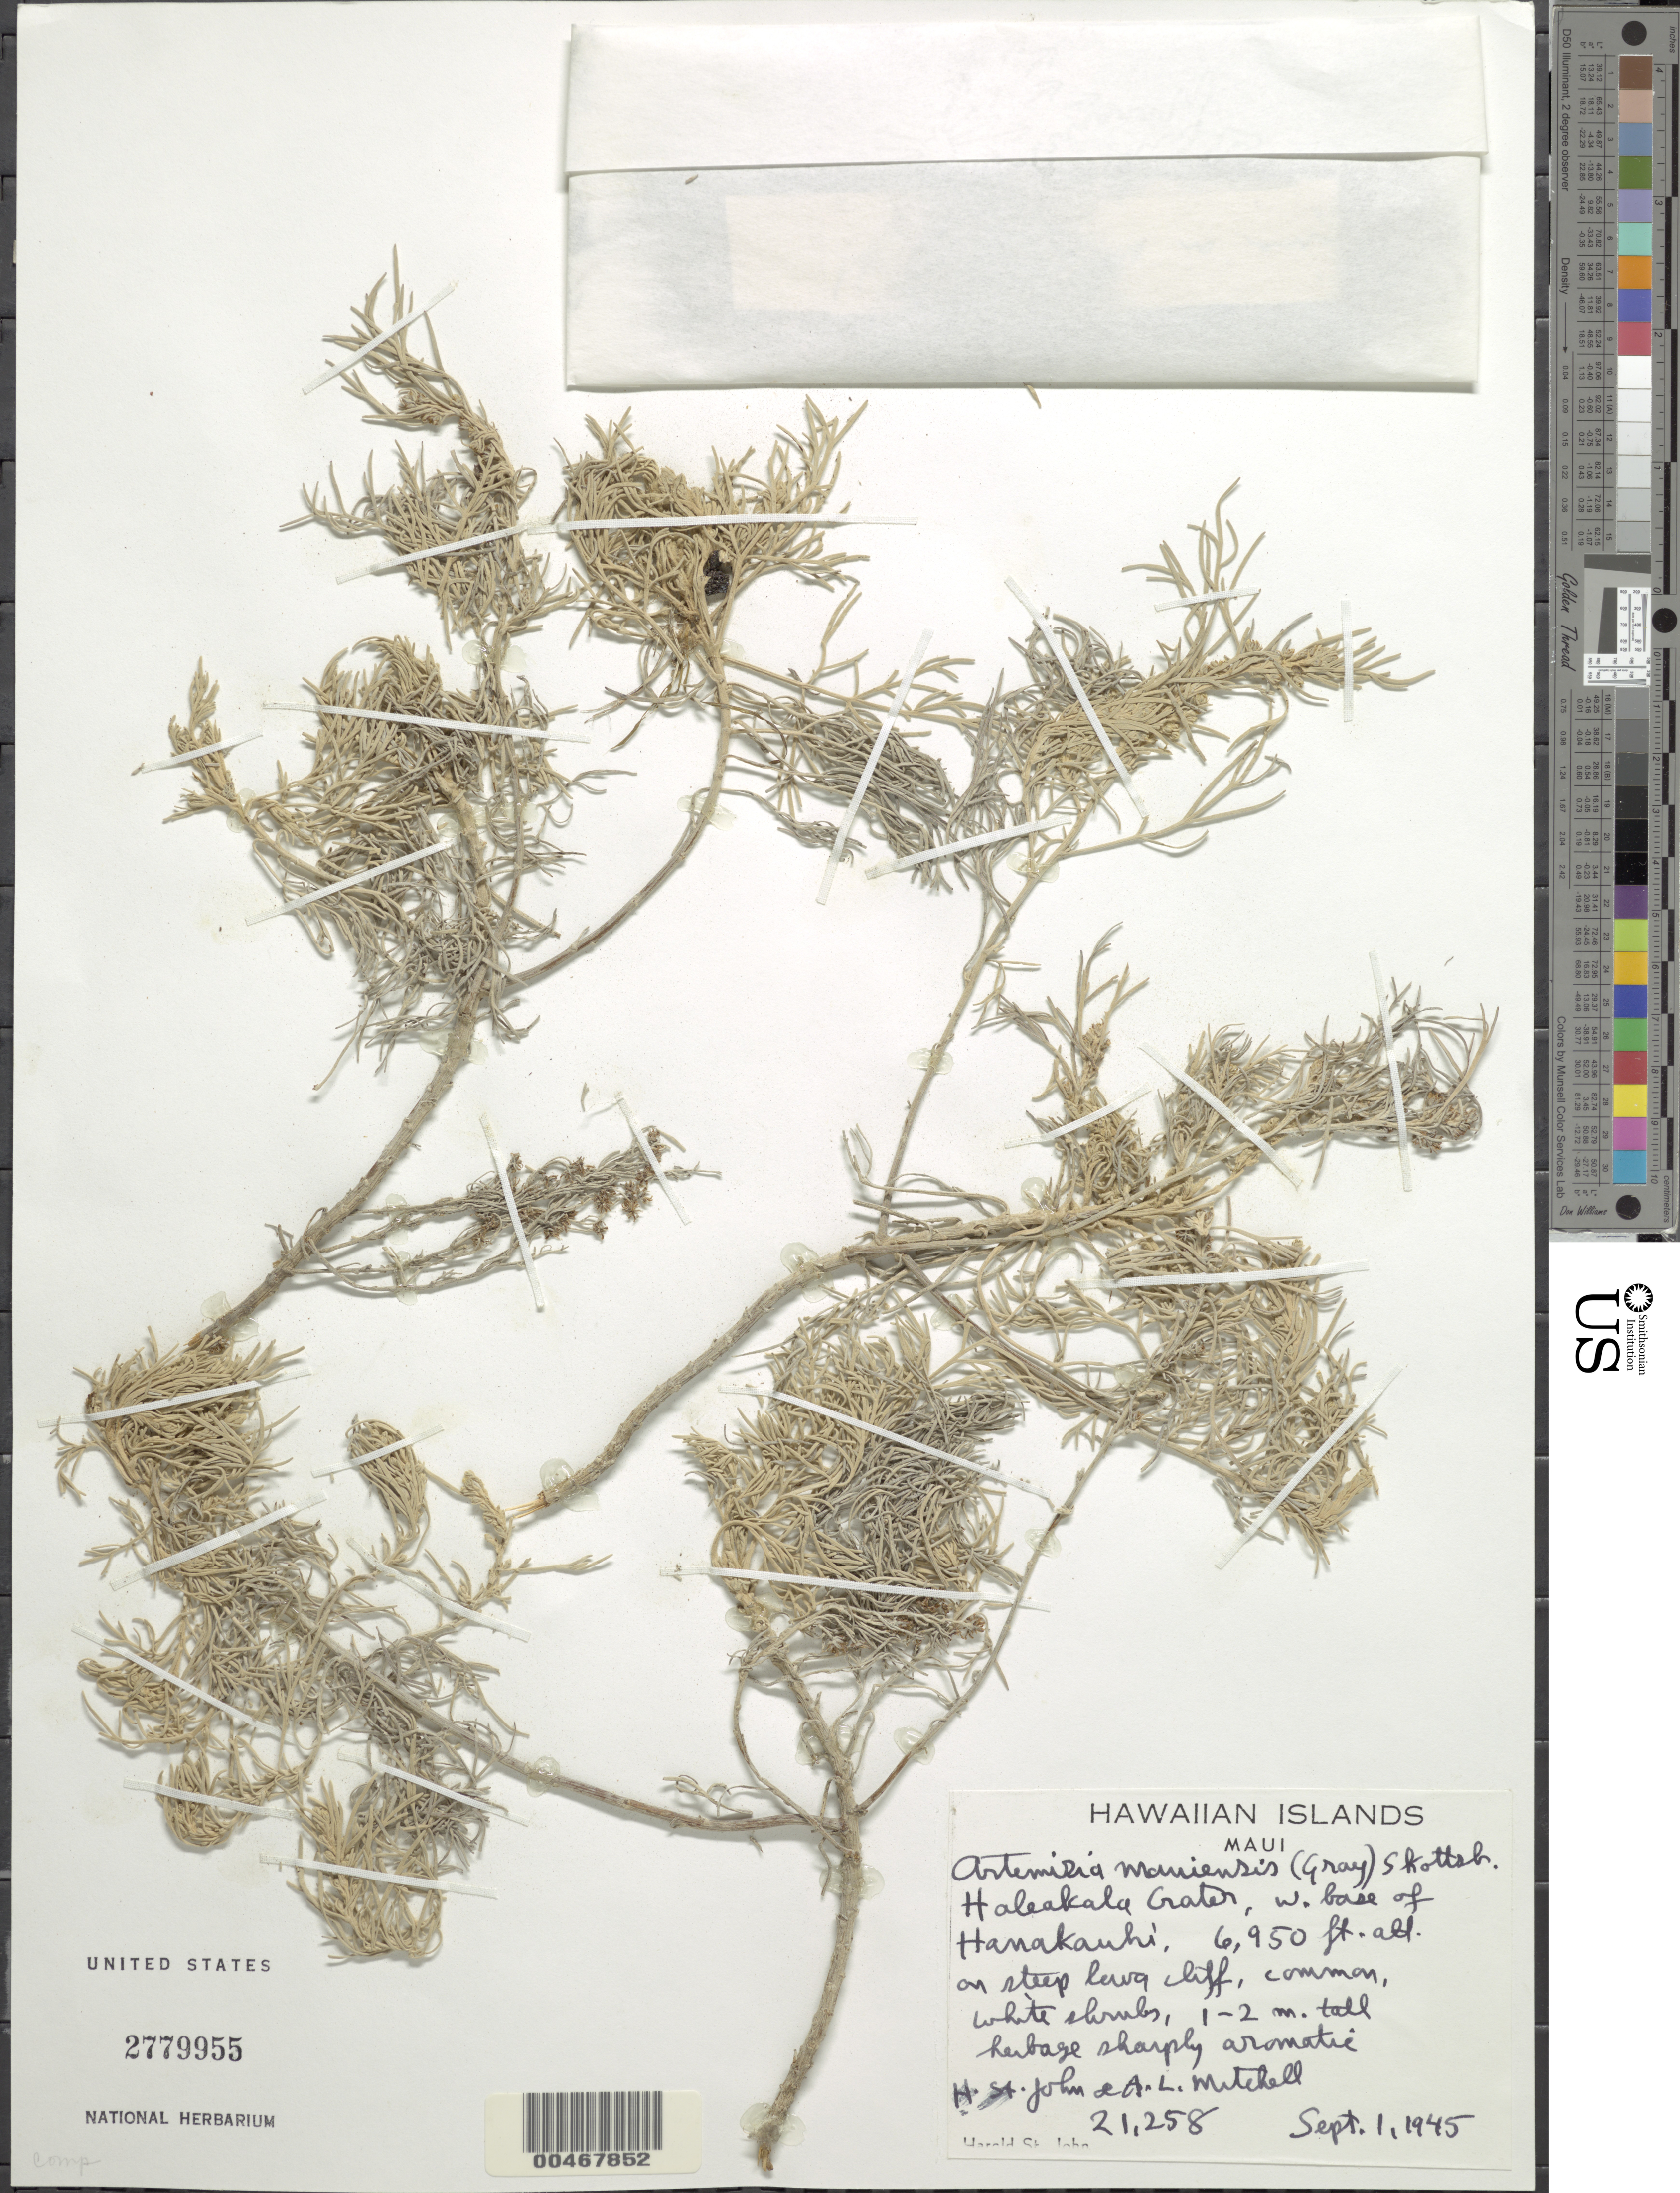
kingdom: Plantae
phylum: Tracheophyta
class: Magnoliopsida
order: Asterales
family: Asteraceae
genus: Artemisia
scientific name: Artemisia mauiensis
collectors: H. St. John & A. Mitchell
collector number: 21258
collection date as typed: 1 Sep 1945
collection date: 1945-09-01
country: United States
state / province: Hawaii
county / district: Maui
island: Maui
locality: Haleakala Crater, W base of Hanakauhi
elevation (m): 2118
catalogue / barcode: US 2779955